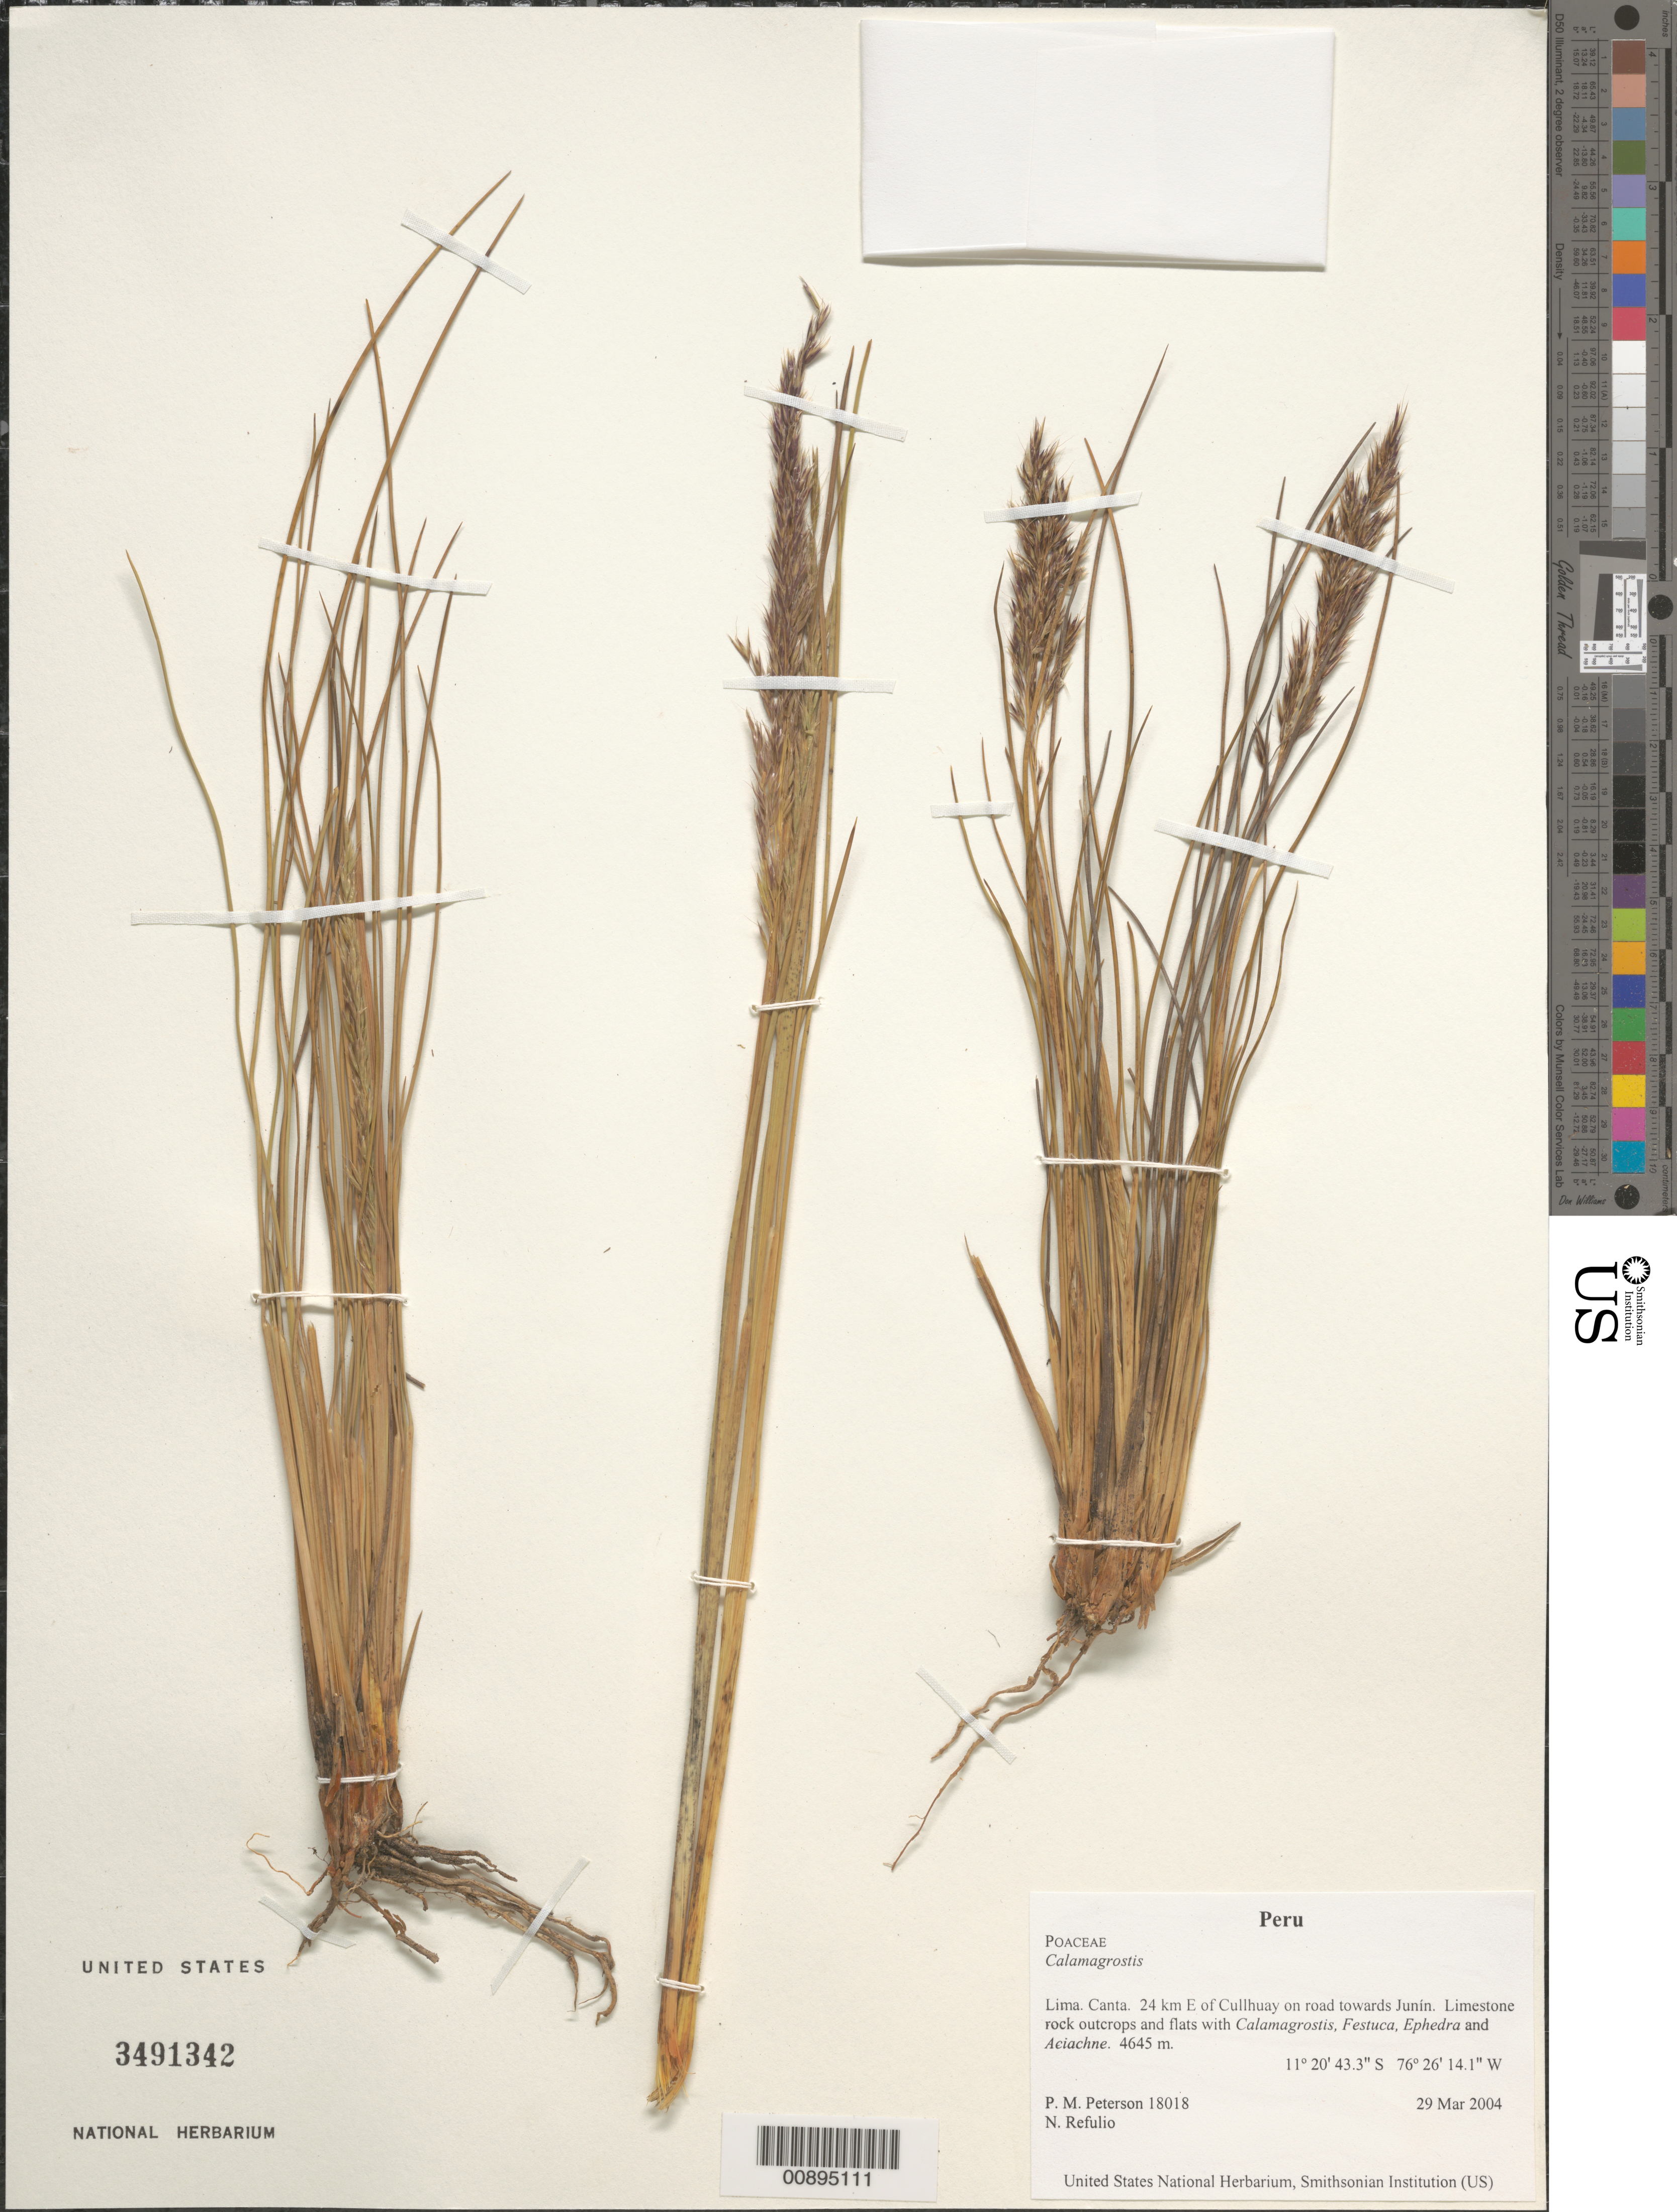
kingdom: Plantae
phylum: Tracheophyta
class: Liliopsida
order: Poales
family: Poaceae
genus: Calamagrostis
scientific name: Calamagrostis sp.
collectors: P. M. Peterson & N. Refulio-Rodríguez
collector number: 18018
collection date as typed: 29 Mar 2004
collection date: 2004-03-29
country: Peru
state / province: Lima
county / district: Canta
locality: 24 km E of Cullhuay on road towards Junín. Limestone rock outcrops and flats with Calamagrostis, Festuca, Ephedra and Aciachne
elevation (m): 4645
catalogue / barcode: US 3491342